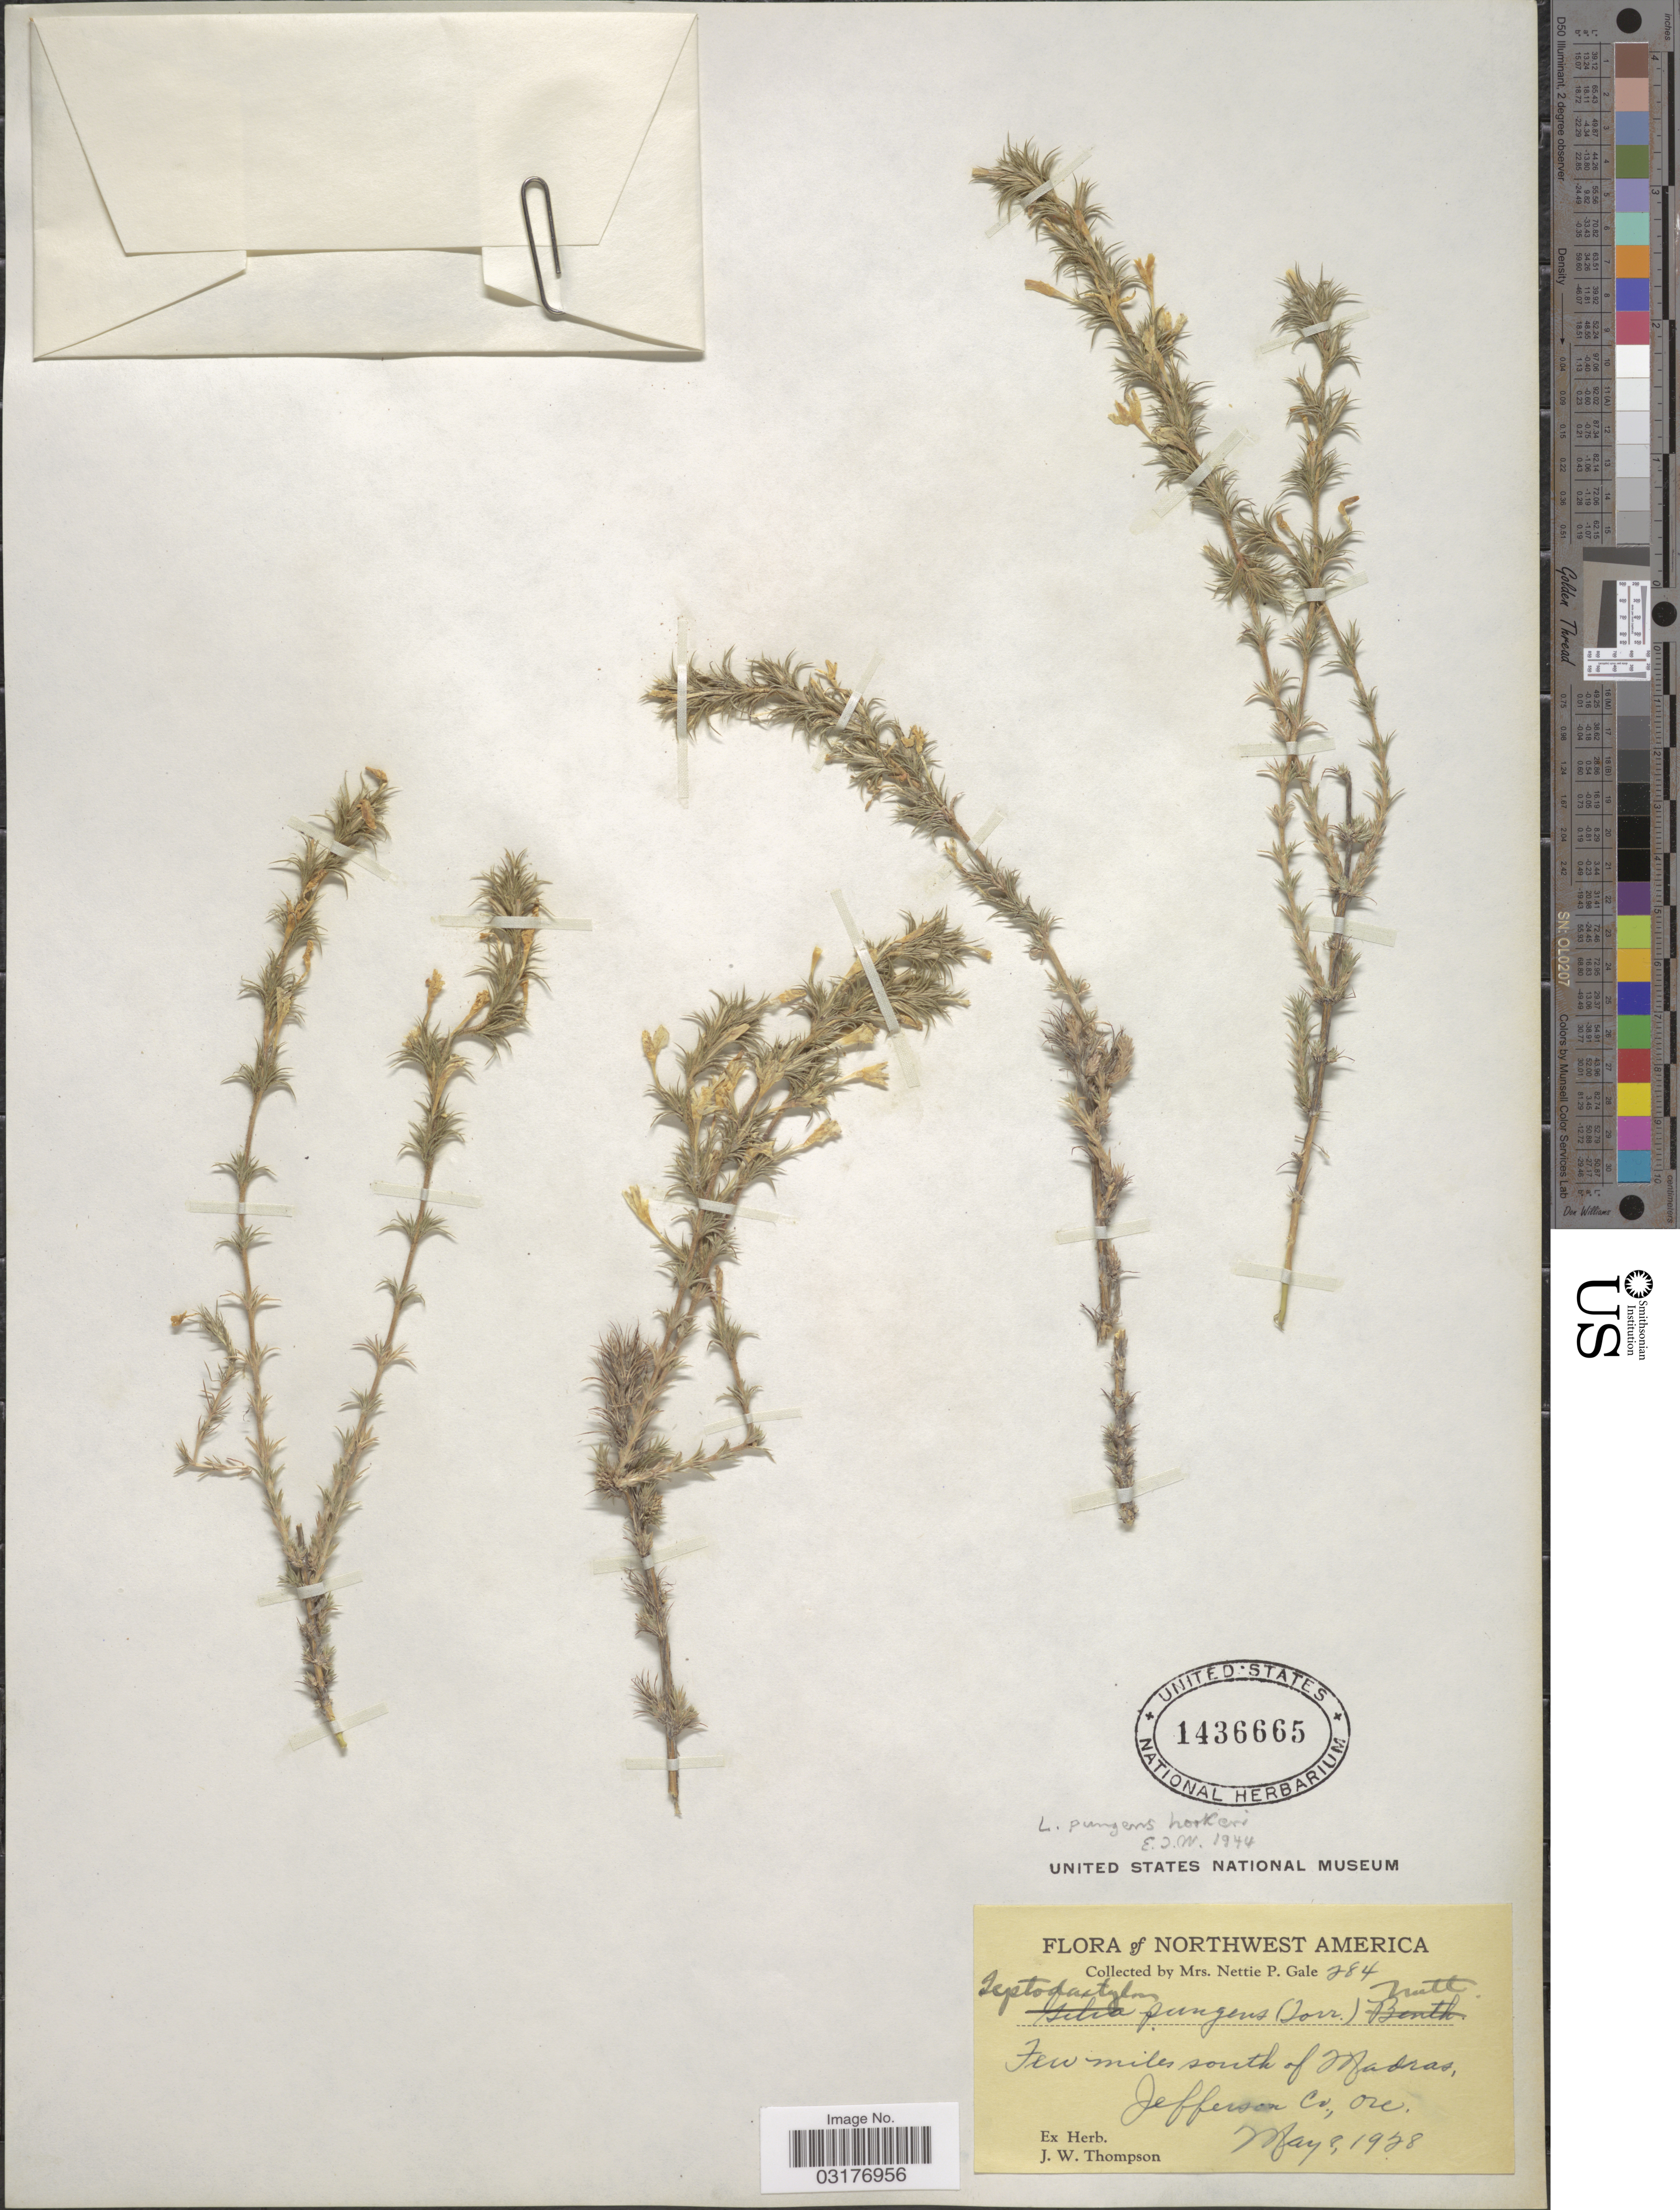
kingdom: Plantae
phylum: Tracheophyta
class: Magnoliopsida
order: Ericales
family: Polemoniaceae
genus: Linanthus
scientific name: Linanthus pungens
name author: (Torr.) J.M. Porter & L.A. Johnson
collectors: N. Gale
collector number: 284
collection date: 1928-05-08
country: United States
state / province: Oregon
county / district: Jefferson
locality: Northwest America. Few miles south of Madras, Jefferson Co.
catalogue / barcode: US 1436665